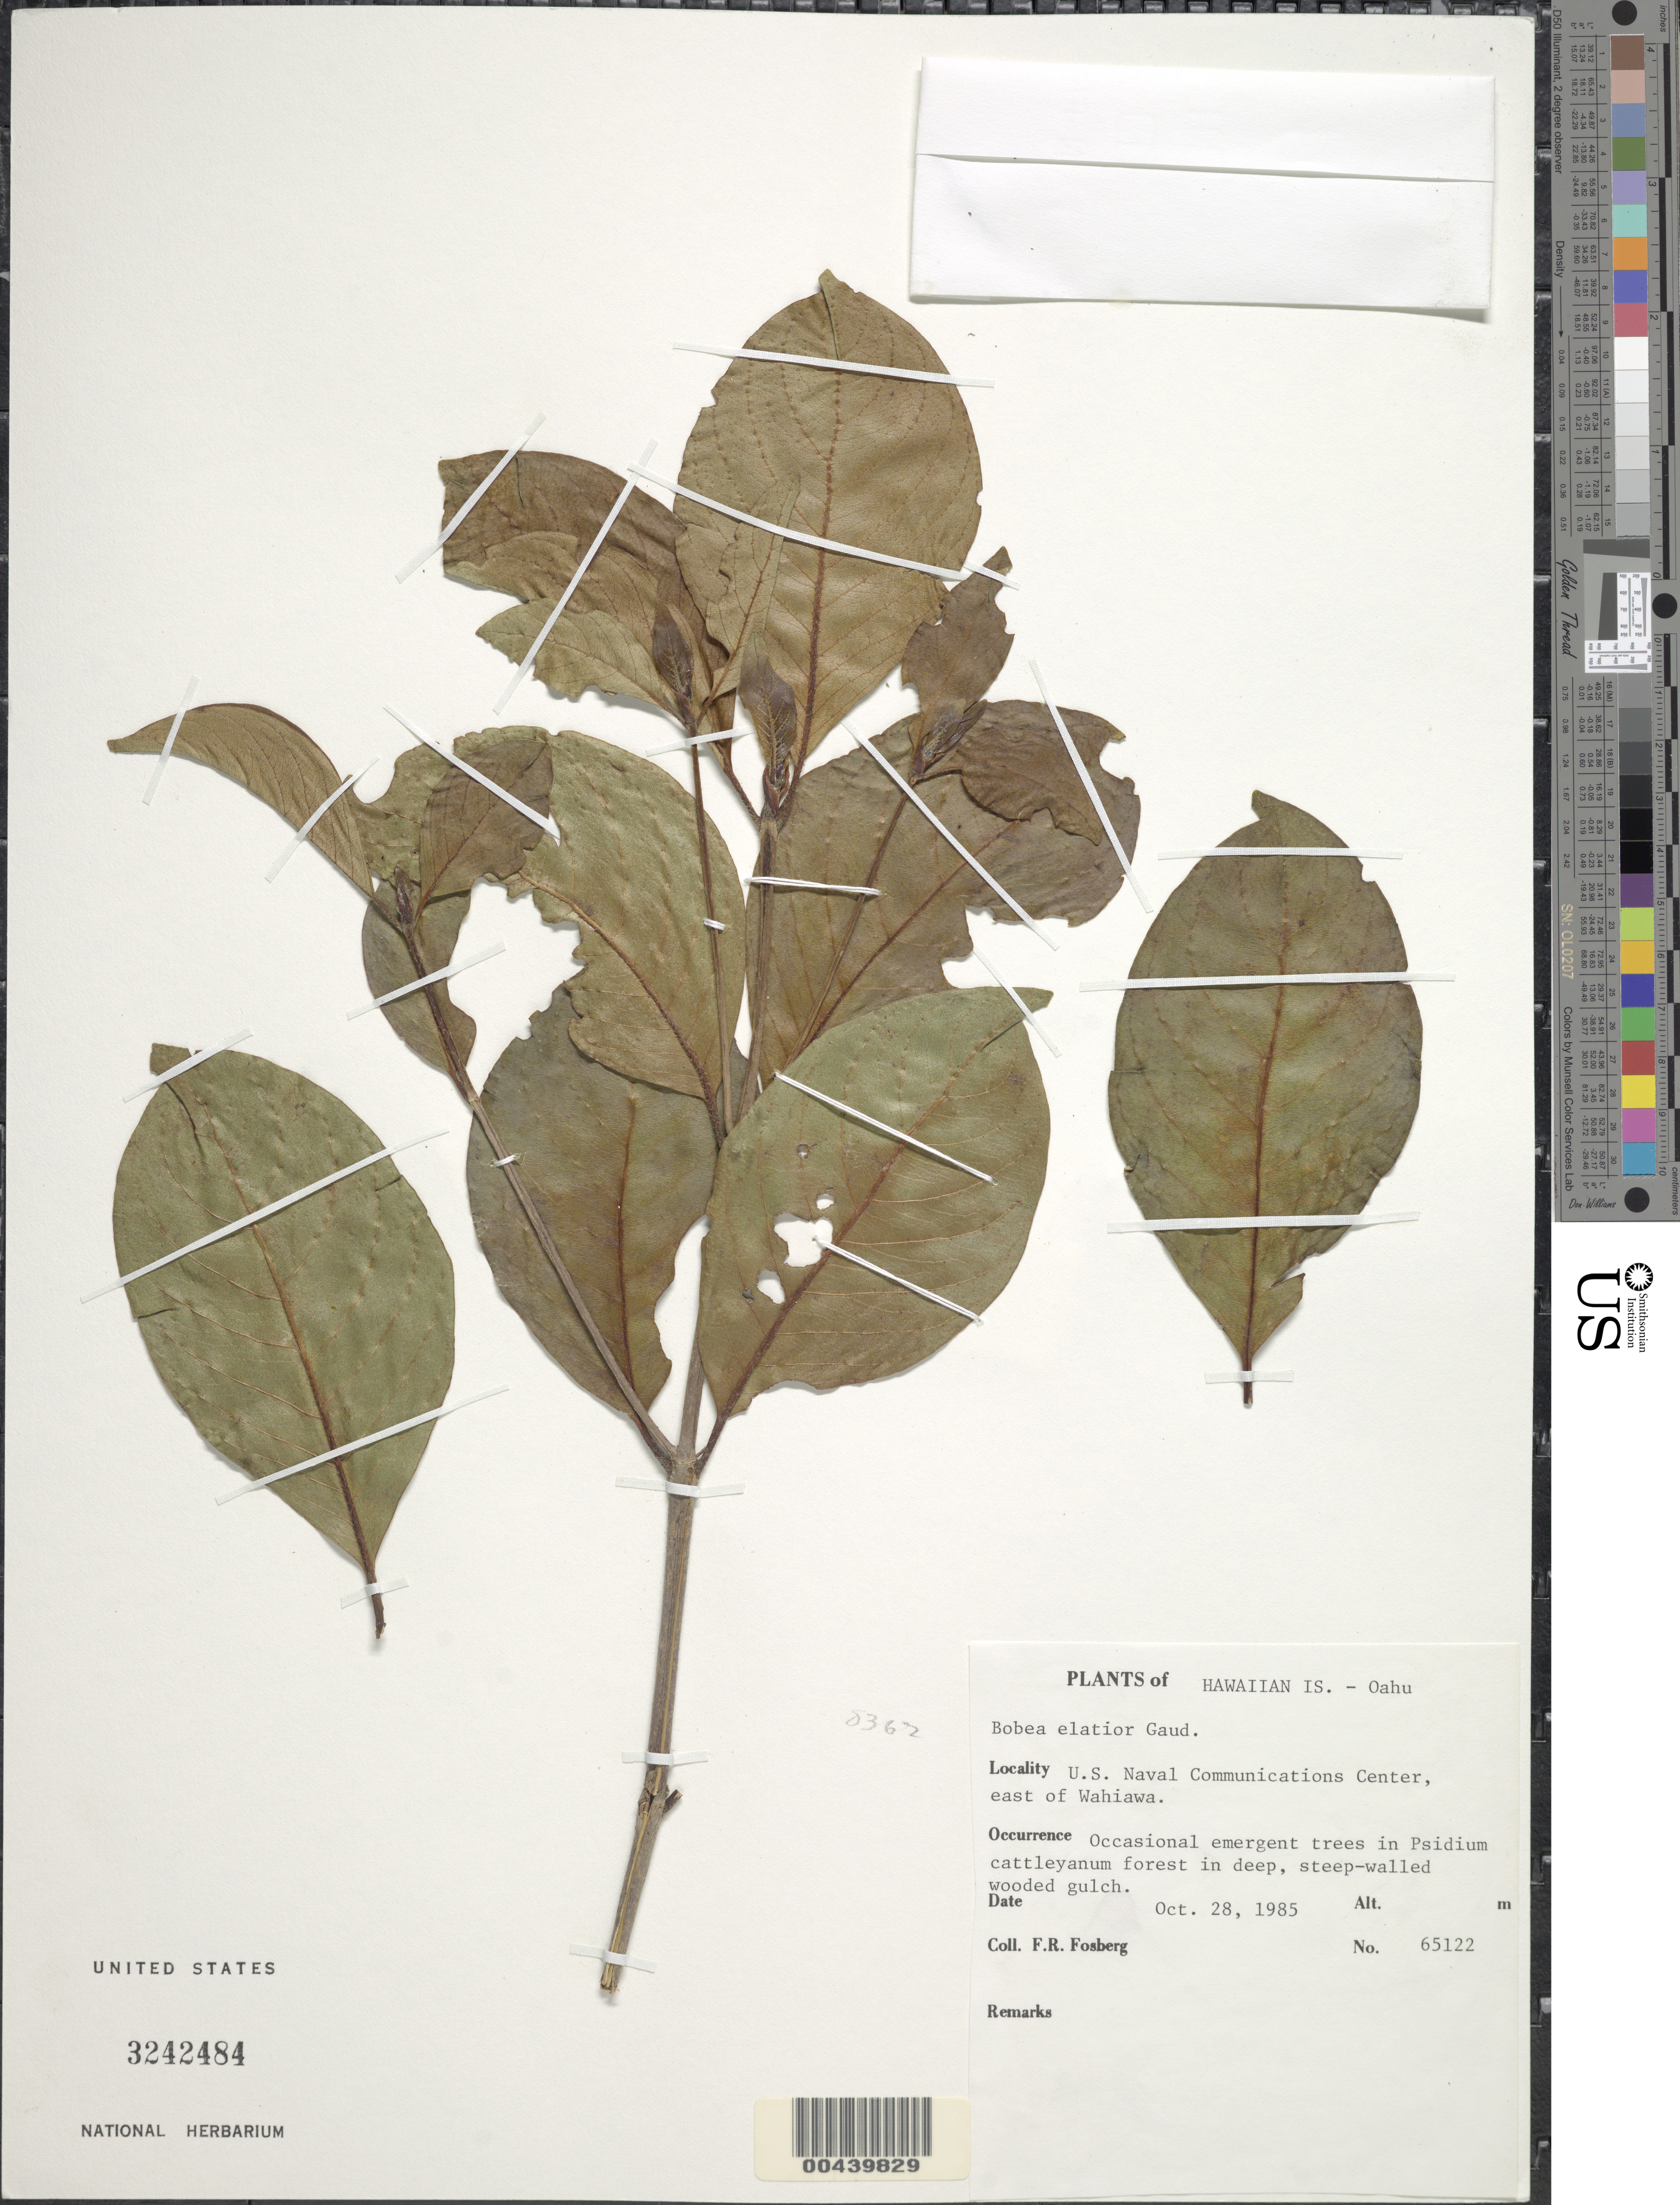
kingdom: Plantae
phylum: Tracheophyta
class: Magnoliopsida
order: Gentianales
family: Rubiaceae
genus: Bobea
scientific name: Bobea elatior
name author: Gaudich.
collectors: F. R. Fosberg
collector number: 65122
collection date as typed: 28 Oct 1985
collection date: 1985-10-28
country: United States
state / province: Hawaii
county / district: Honolulu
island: Oahu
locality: U.S. Naval Communications Center, E of Wahiawa.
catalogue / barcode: US 3242484